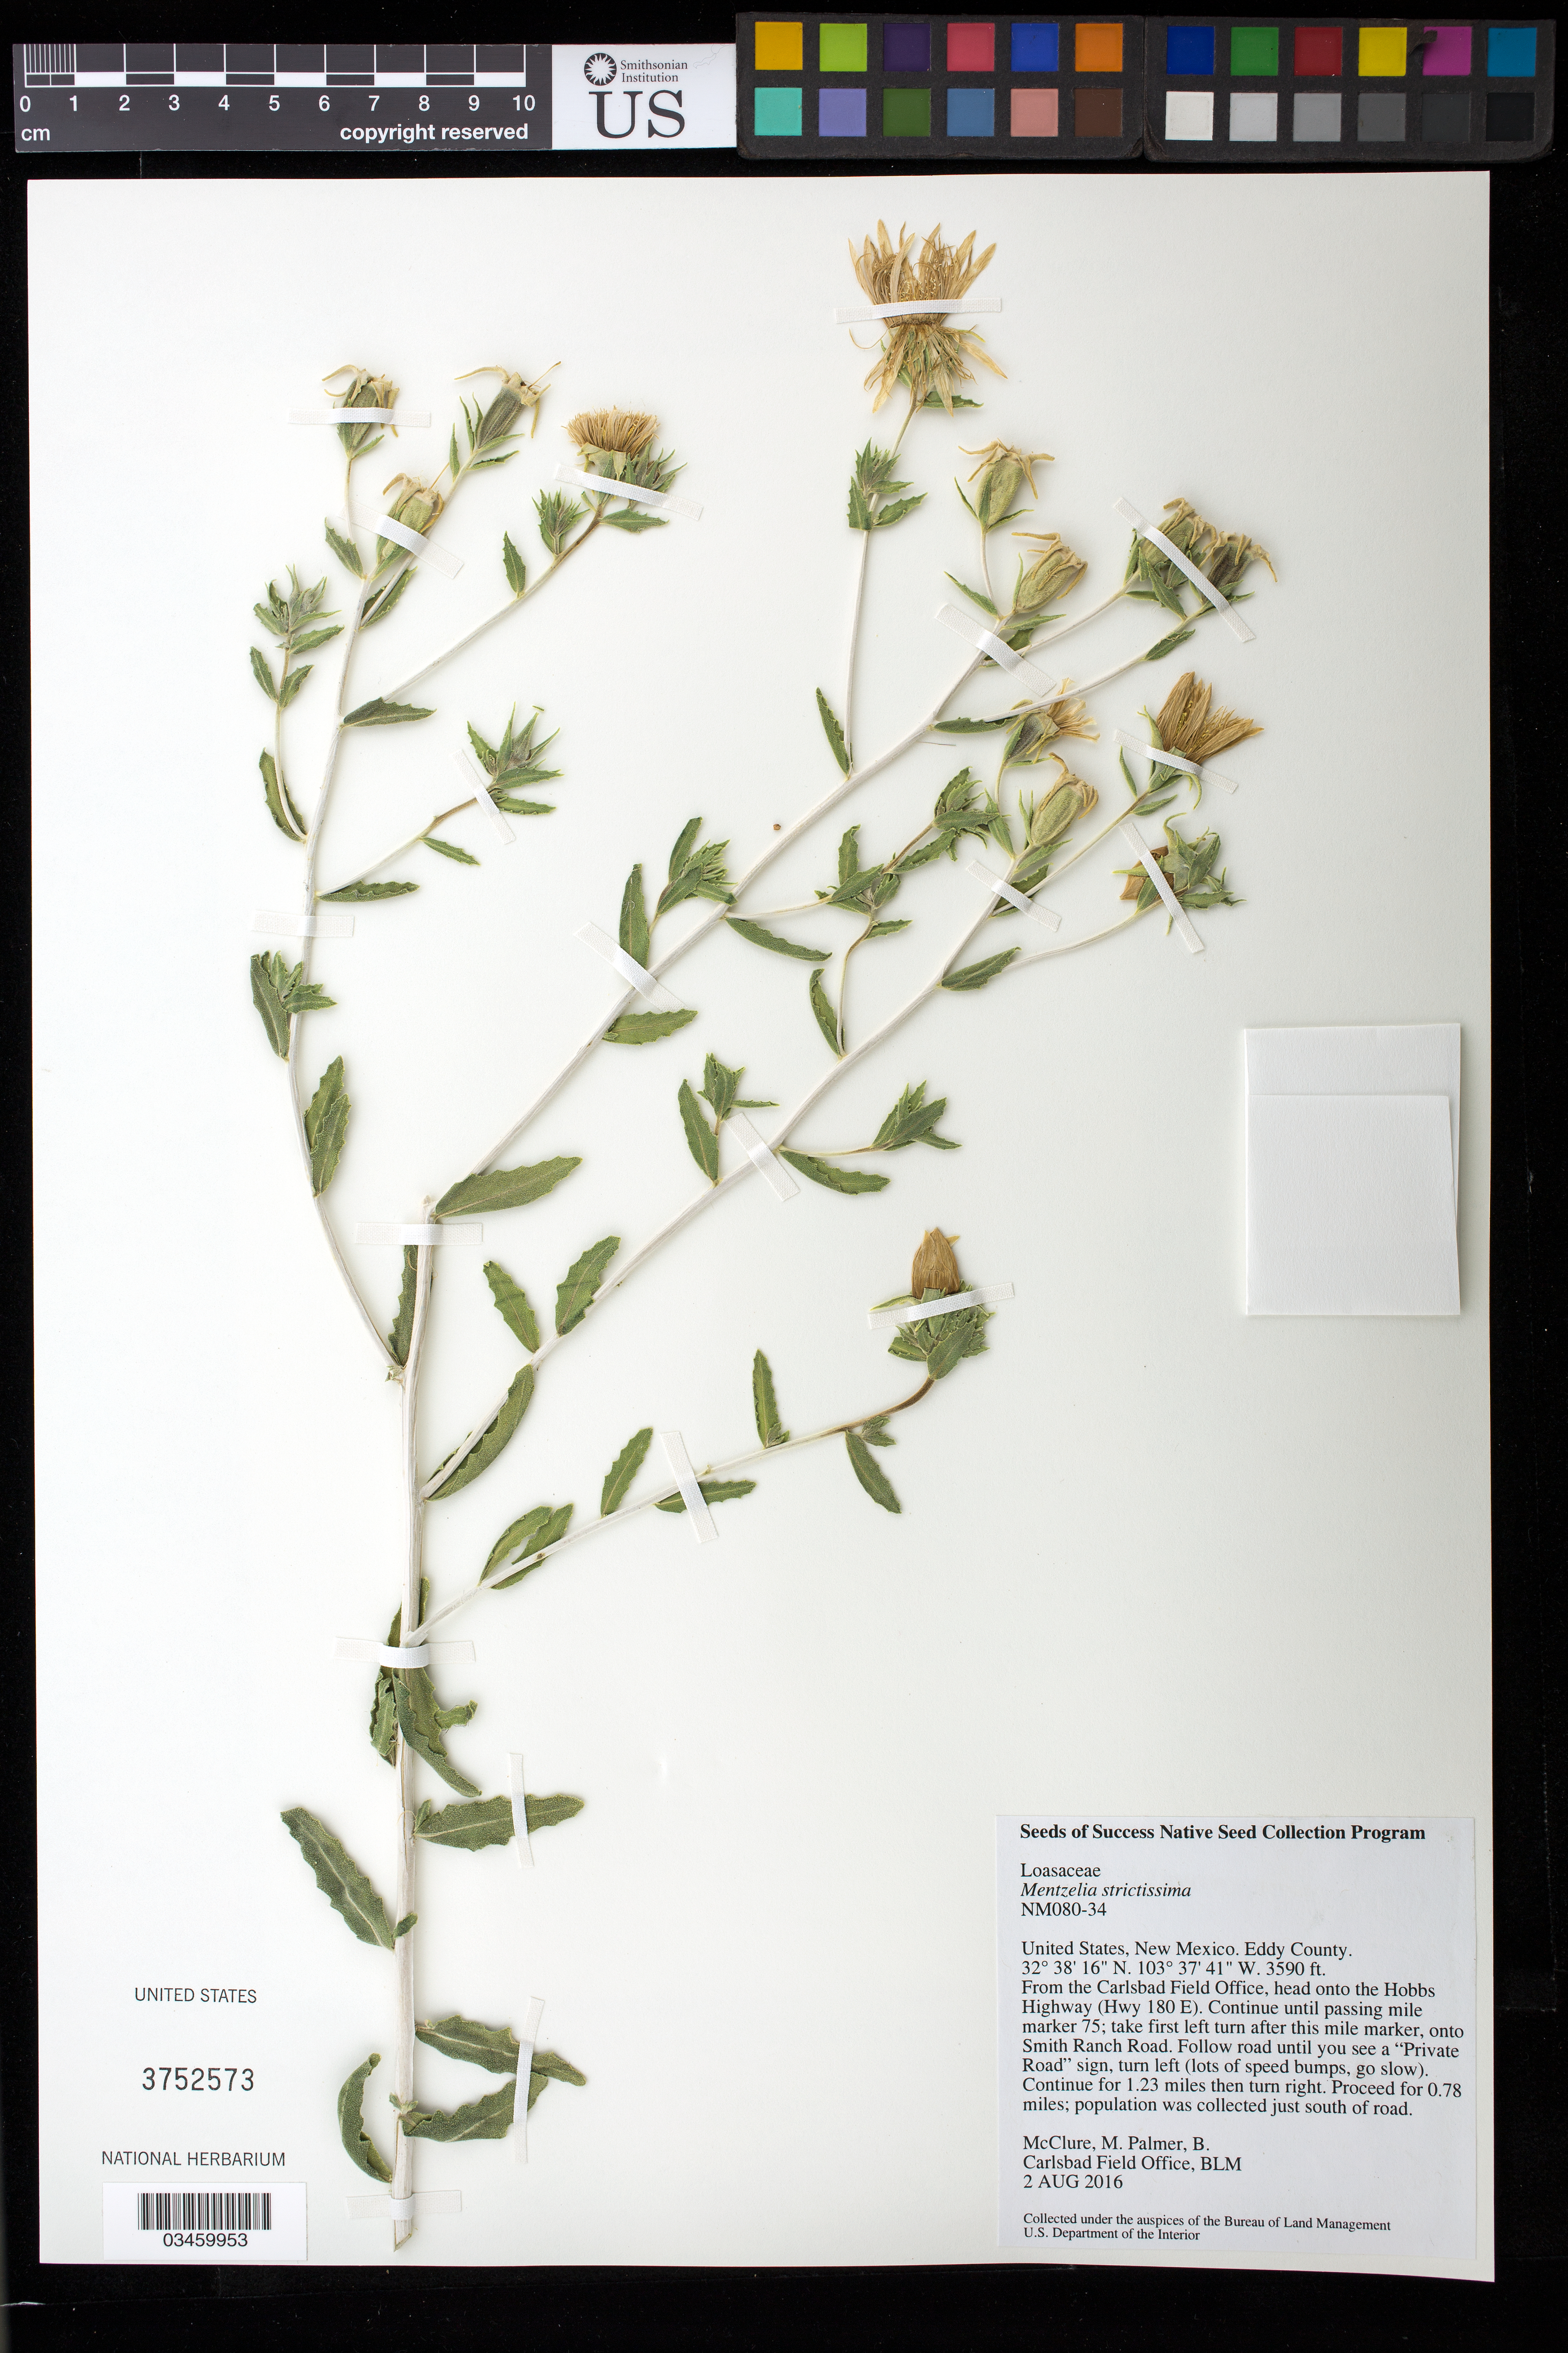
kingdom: Plantae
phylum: Tracheophyta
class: Magnoliopsida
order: Cornales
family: Loasaceae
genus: Mentzelia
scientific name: Mentzelia strictissima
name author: (Wooton & Standl.) J. Darl.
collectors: M. McClure & B. Palmer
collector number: NM080-34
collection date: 2016-08-02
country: United States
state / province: New Mexico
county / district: Eddy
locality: Smith Ranch Road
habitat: R042XC004NM - Population located in fine sandy loams, nested between (but not on) Kermit component of dunes and sandhills.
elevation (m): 1094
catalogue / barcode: US 3752573